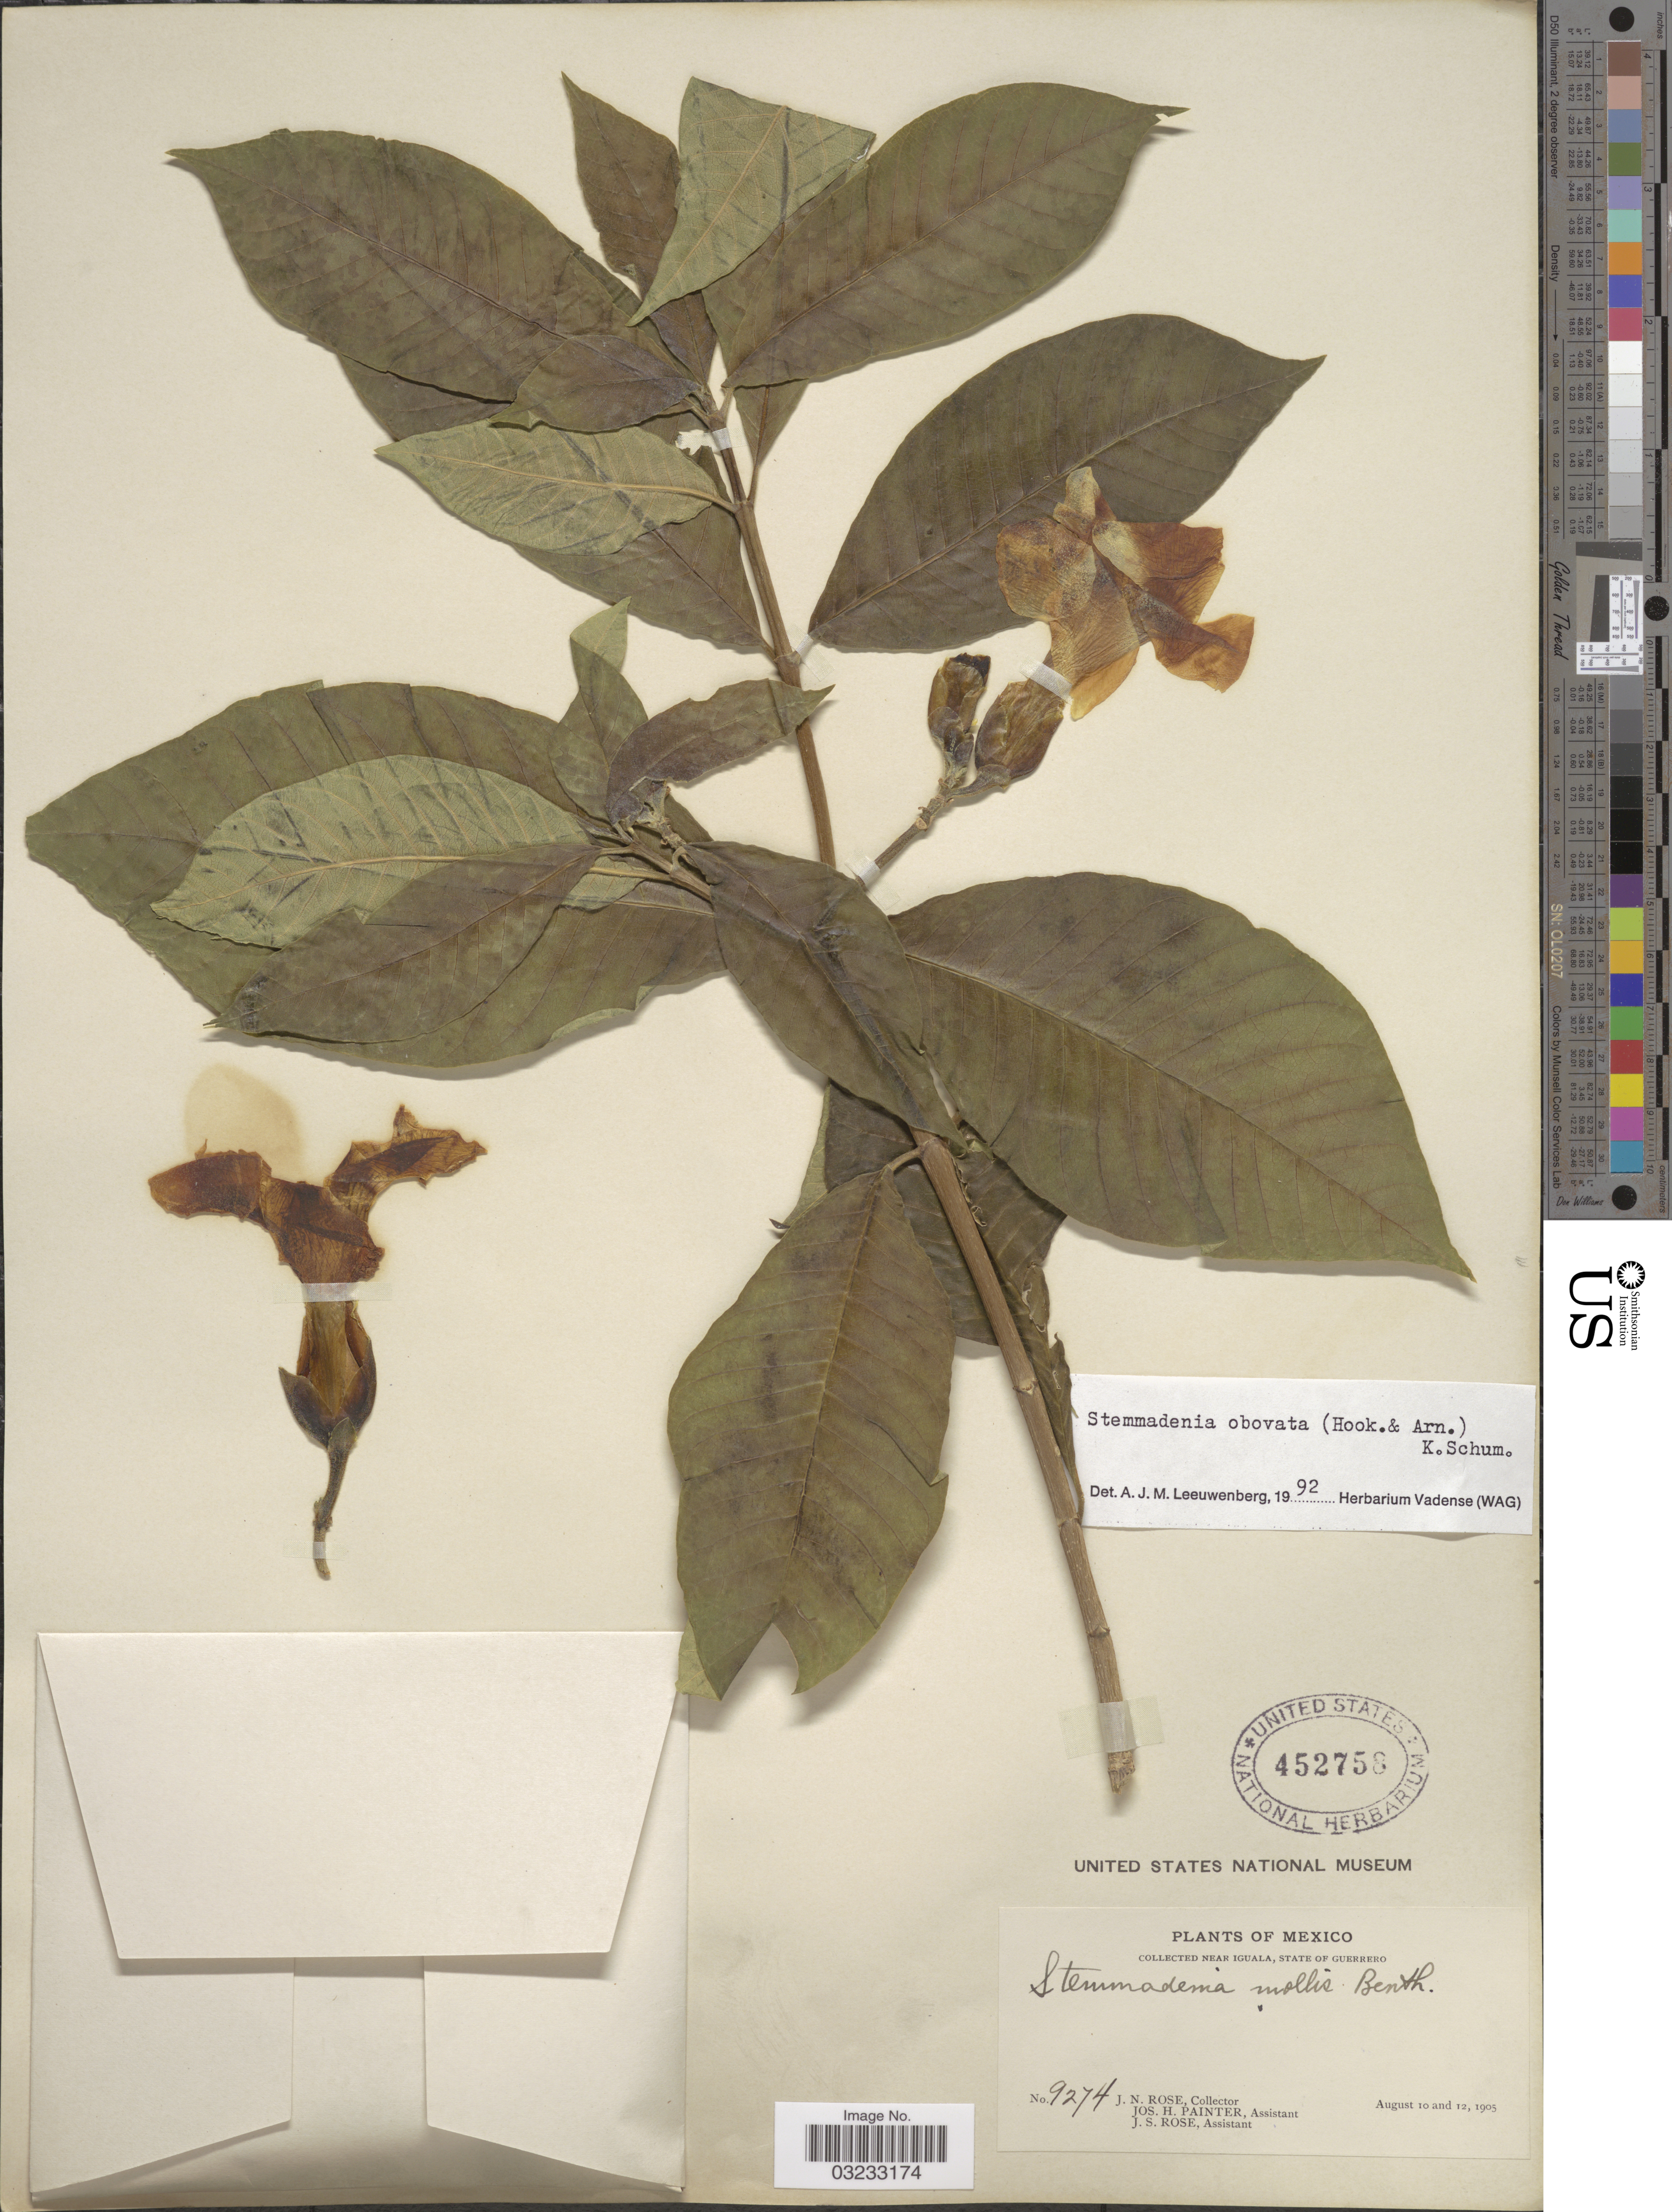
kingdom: Plantae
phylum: Tracheophyta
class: Magnoliopsida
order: Gentianales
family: Apocynaceae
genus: Stemmadenia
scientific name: Stemmadenia obovata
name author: (Hook. & Arn.) K. Schum.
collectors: J. N. Rose, J. H. Painter & J. S. Rose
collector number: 9274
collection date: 1905-08-10/1905-08-12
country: Mexico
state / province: Guerrero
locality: Near Iguala.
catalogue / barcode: US 452758